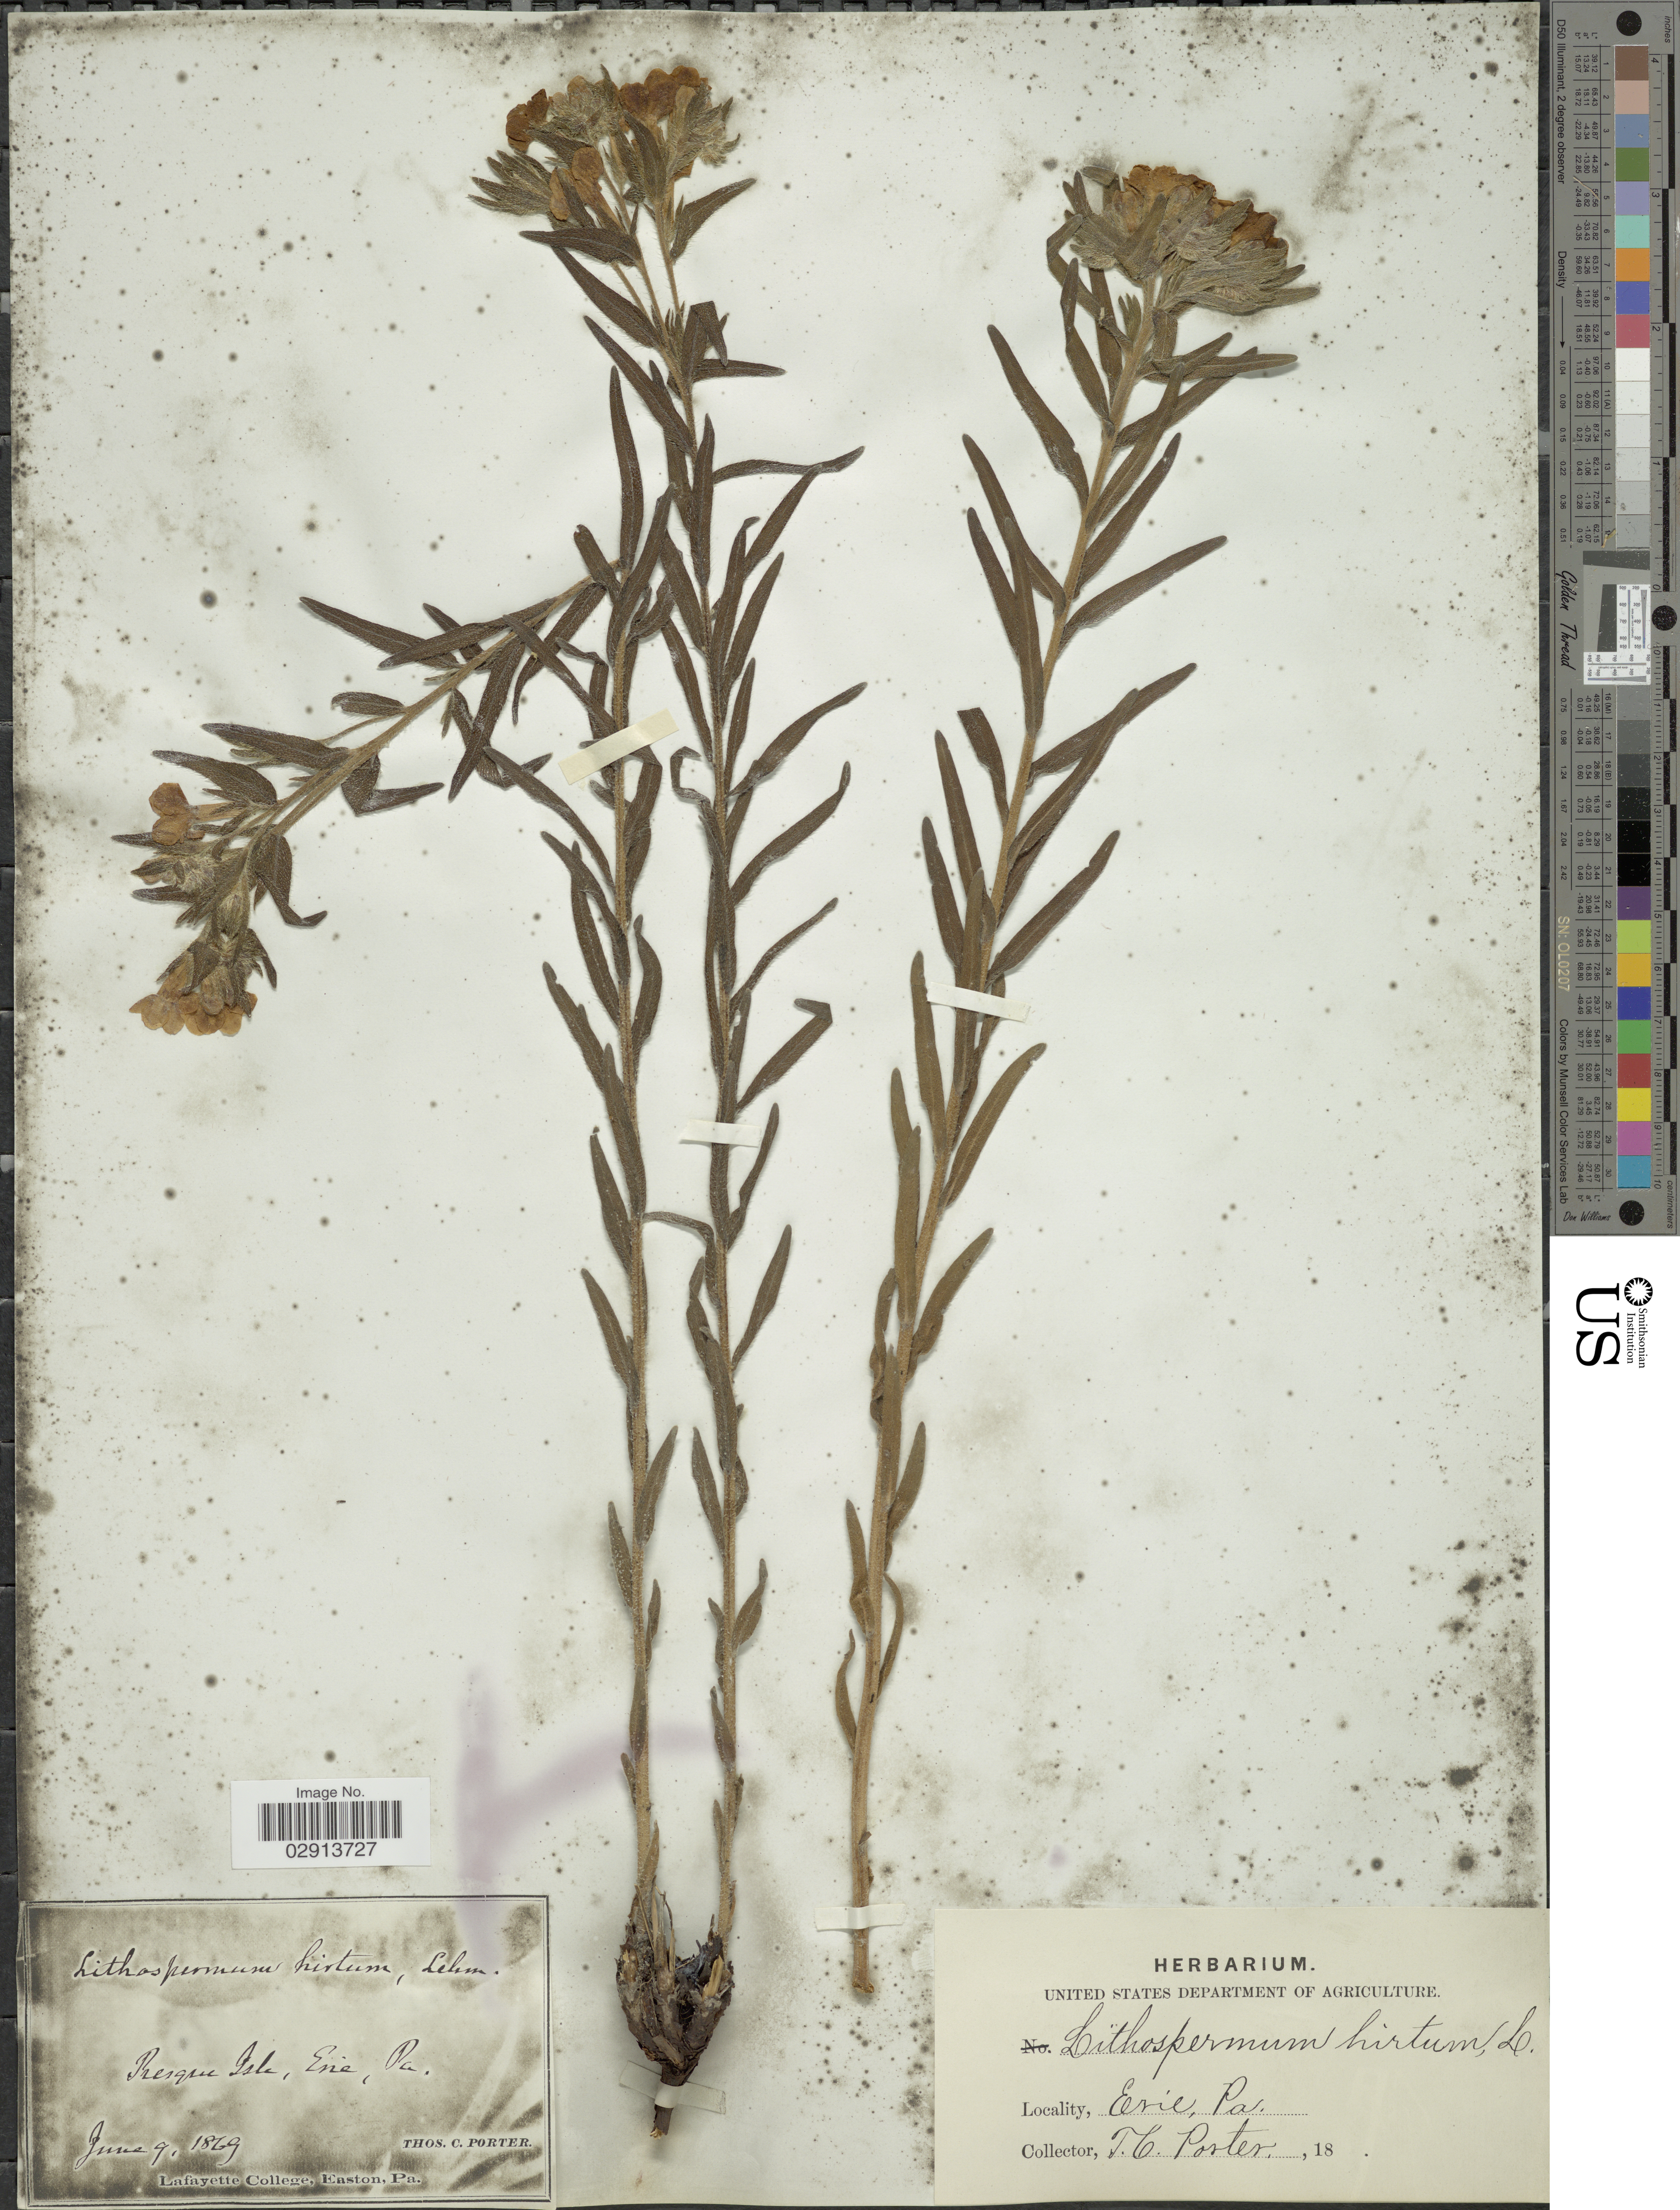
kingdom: Plantae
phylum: Tracheophyta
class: Magnoliopsida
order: Boraginales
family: Boraginaceae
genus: Lithospermum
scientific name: Lithospermum caroliniense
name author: (J.F. Gmel.) MacMill.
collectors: T. Porter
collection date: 1869-06-09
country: United States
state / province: Pennsylvania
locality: Presque Isle, Erie, Pa.